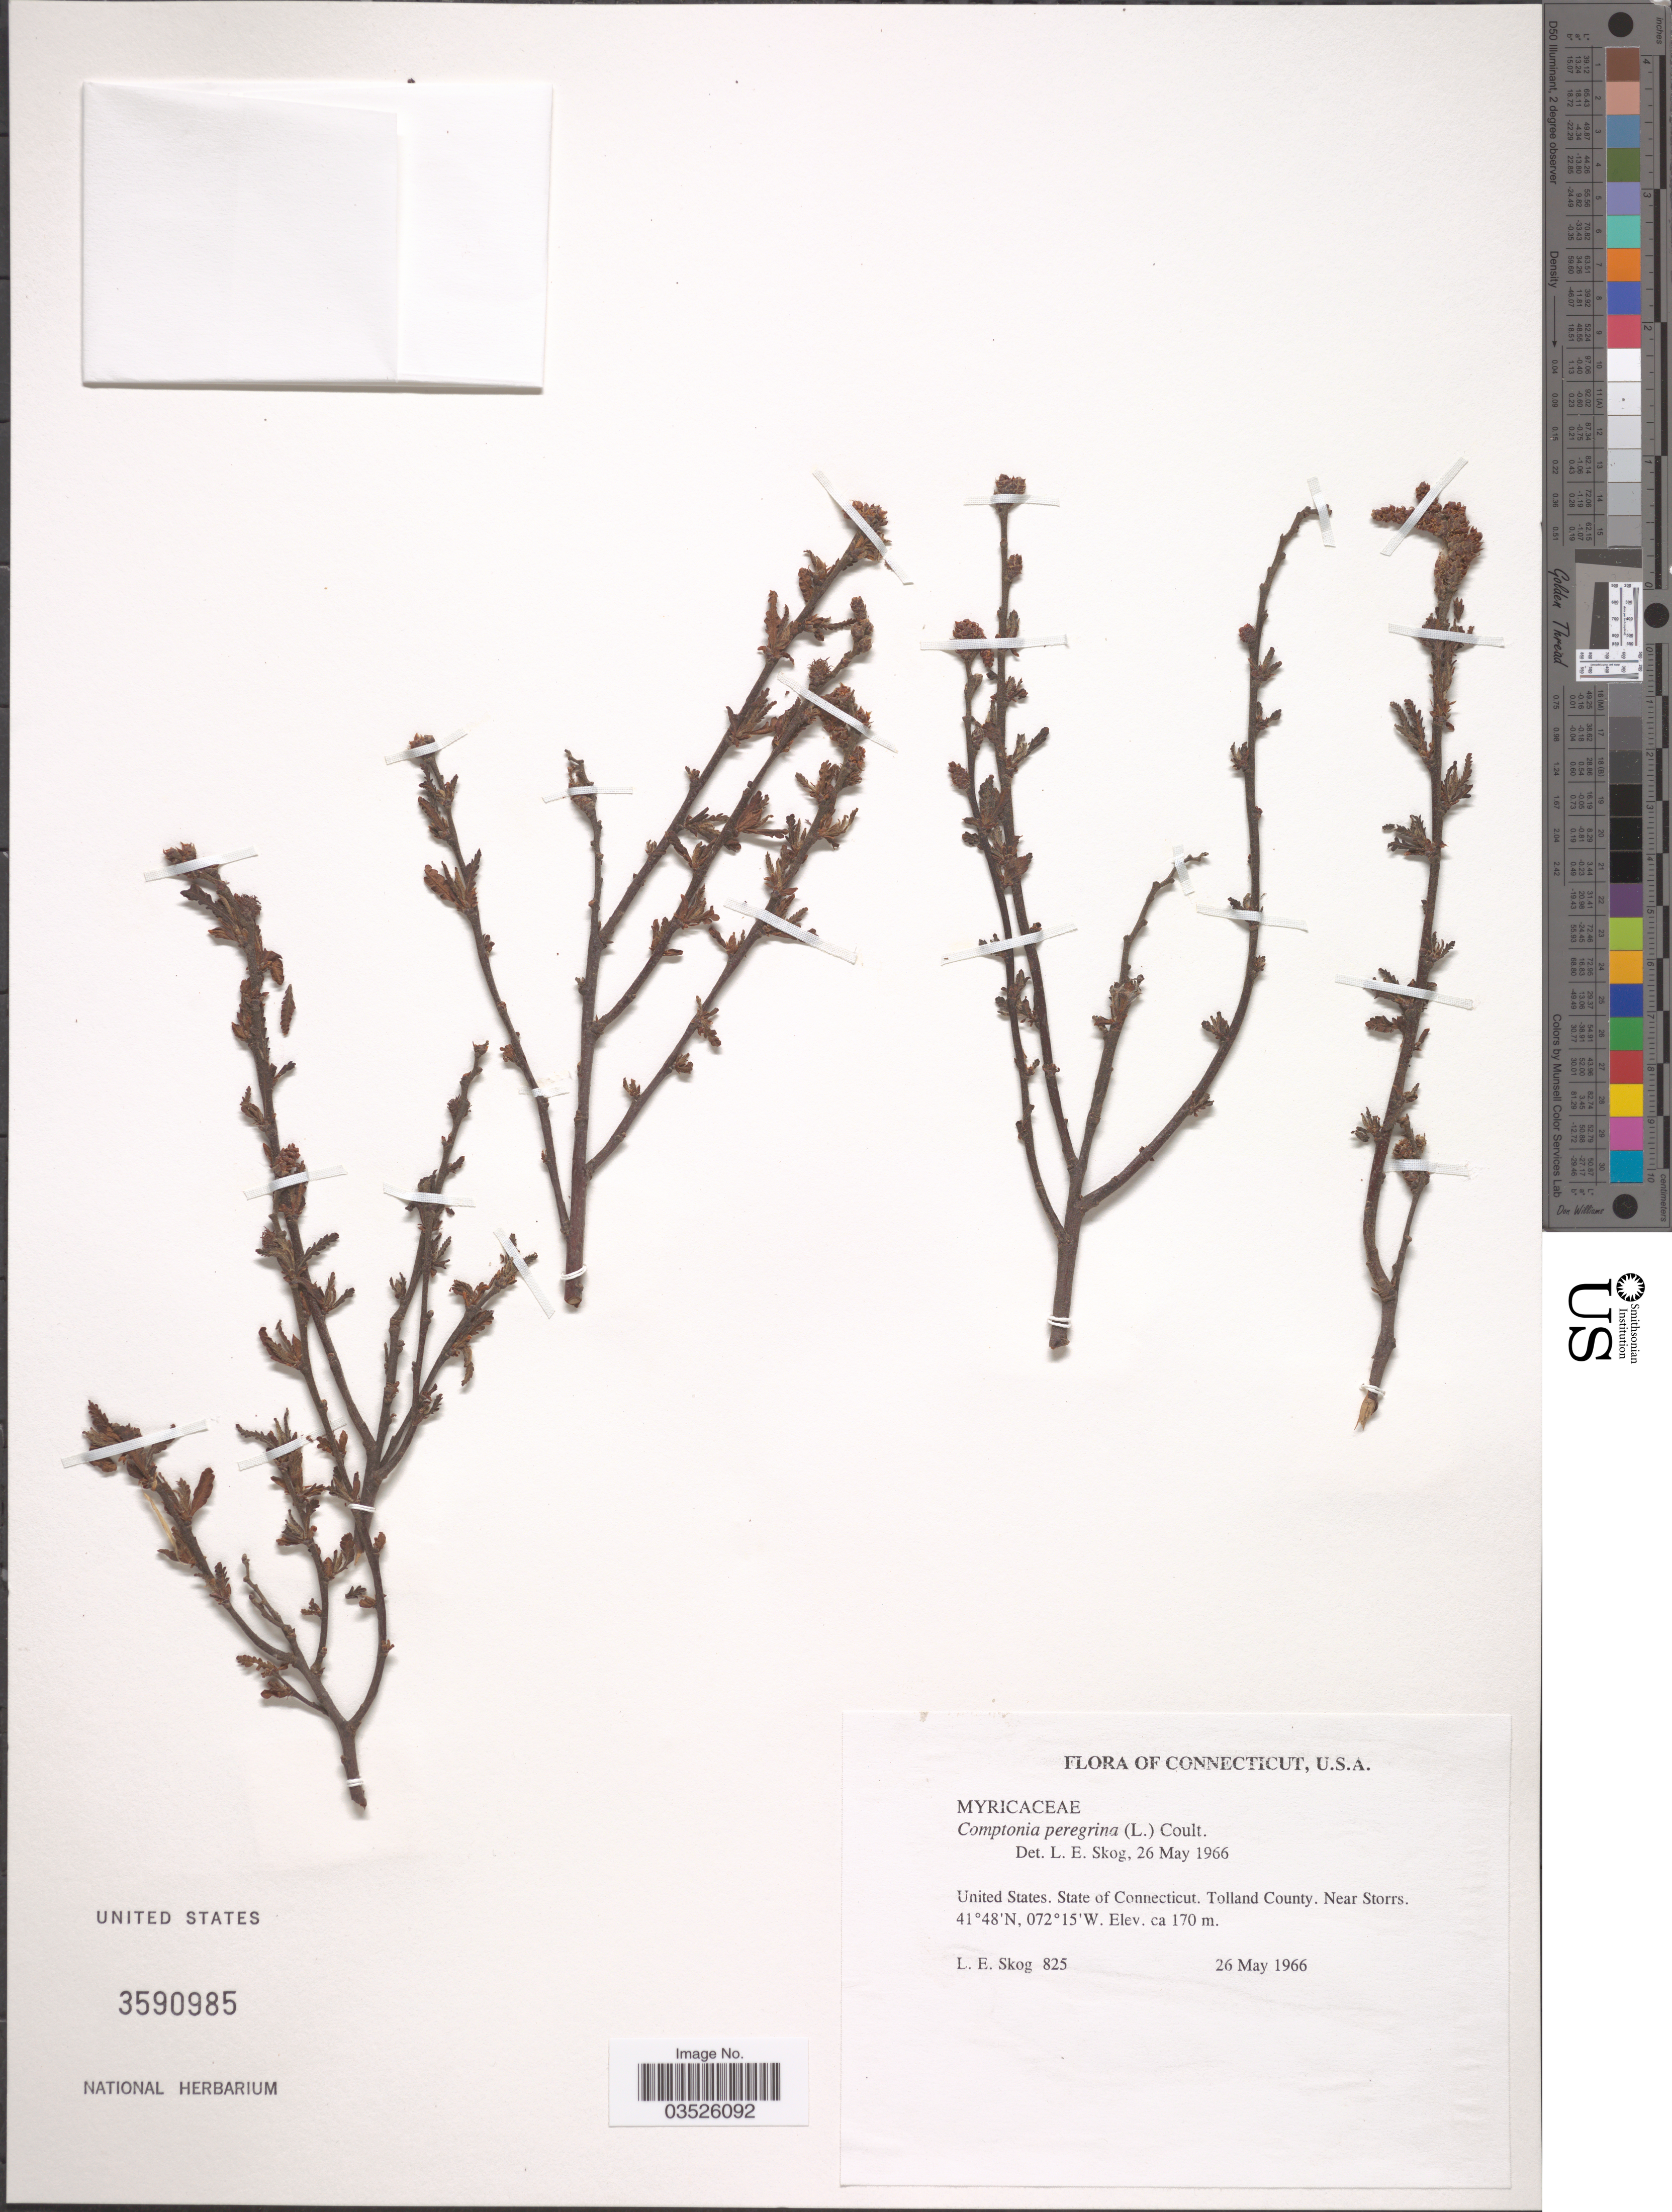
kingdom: Plantae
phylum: Tracheophyta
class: Magnoliopsida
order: Fagales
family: Myricaceae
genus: Comptonia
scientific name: Comptonia peregrina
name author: (L.) J.M. Coult.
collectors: L. E. Skog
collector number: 825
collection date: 1966-05-26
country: United States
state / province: Connecticut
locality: Tolland County. Near Storrs.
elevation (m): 170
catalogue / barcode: US 3590985